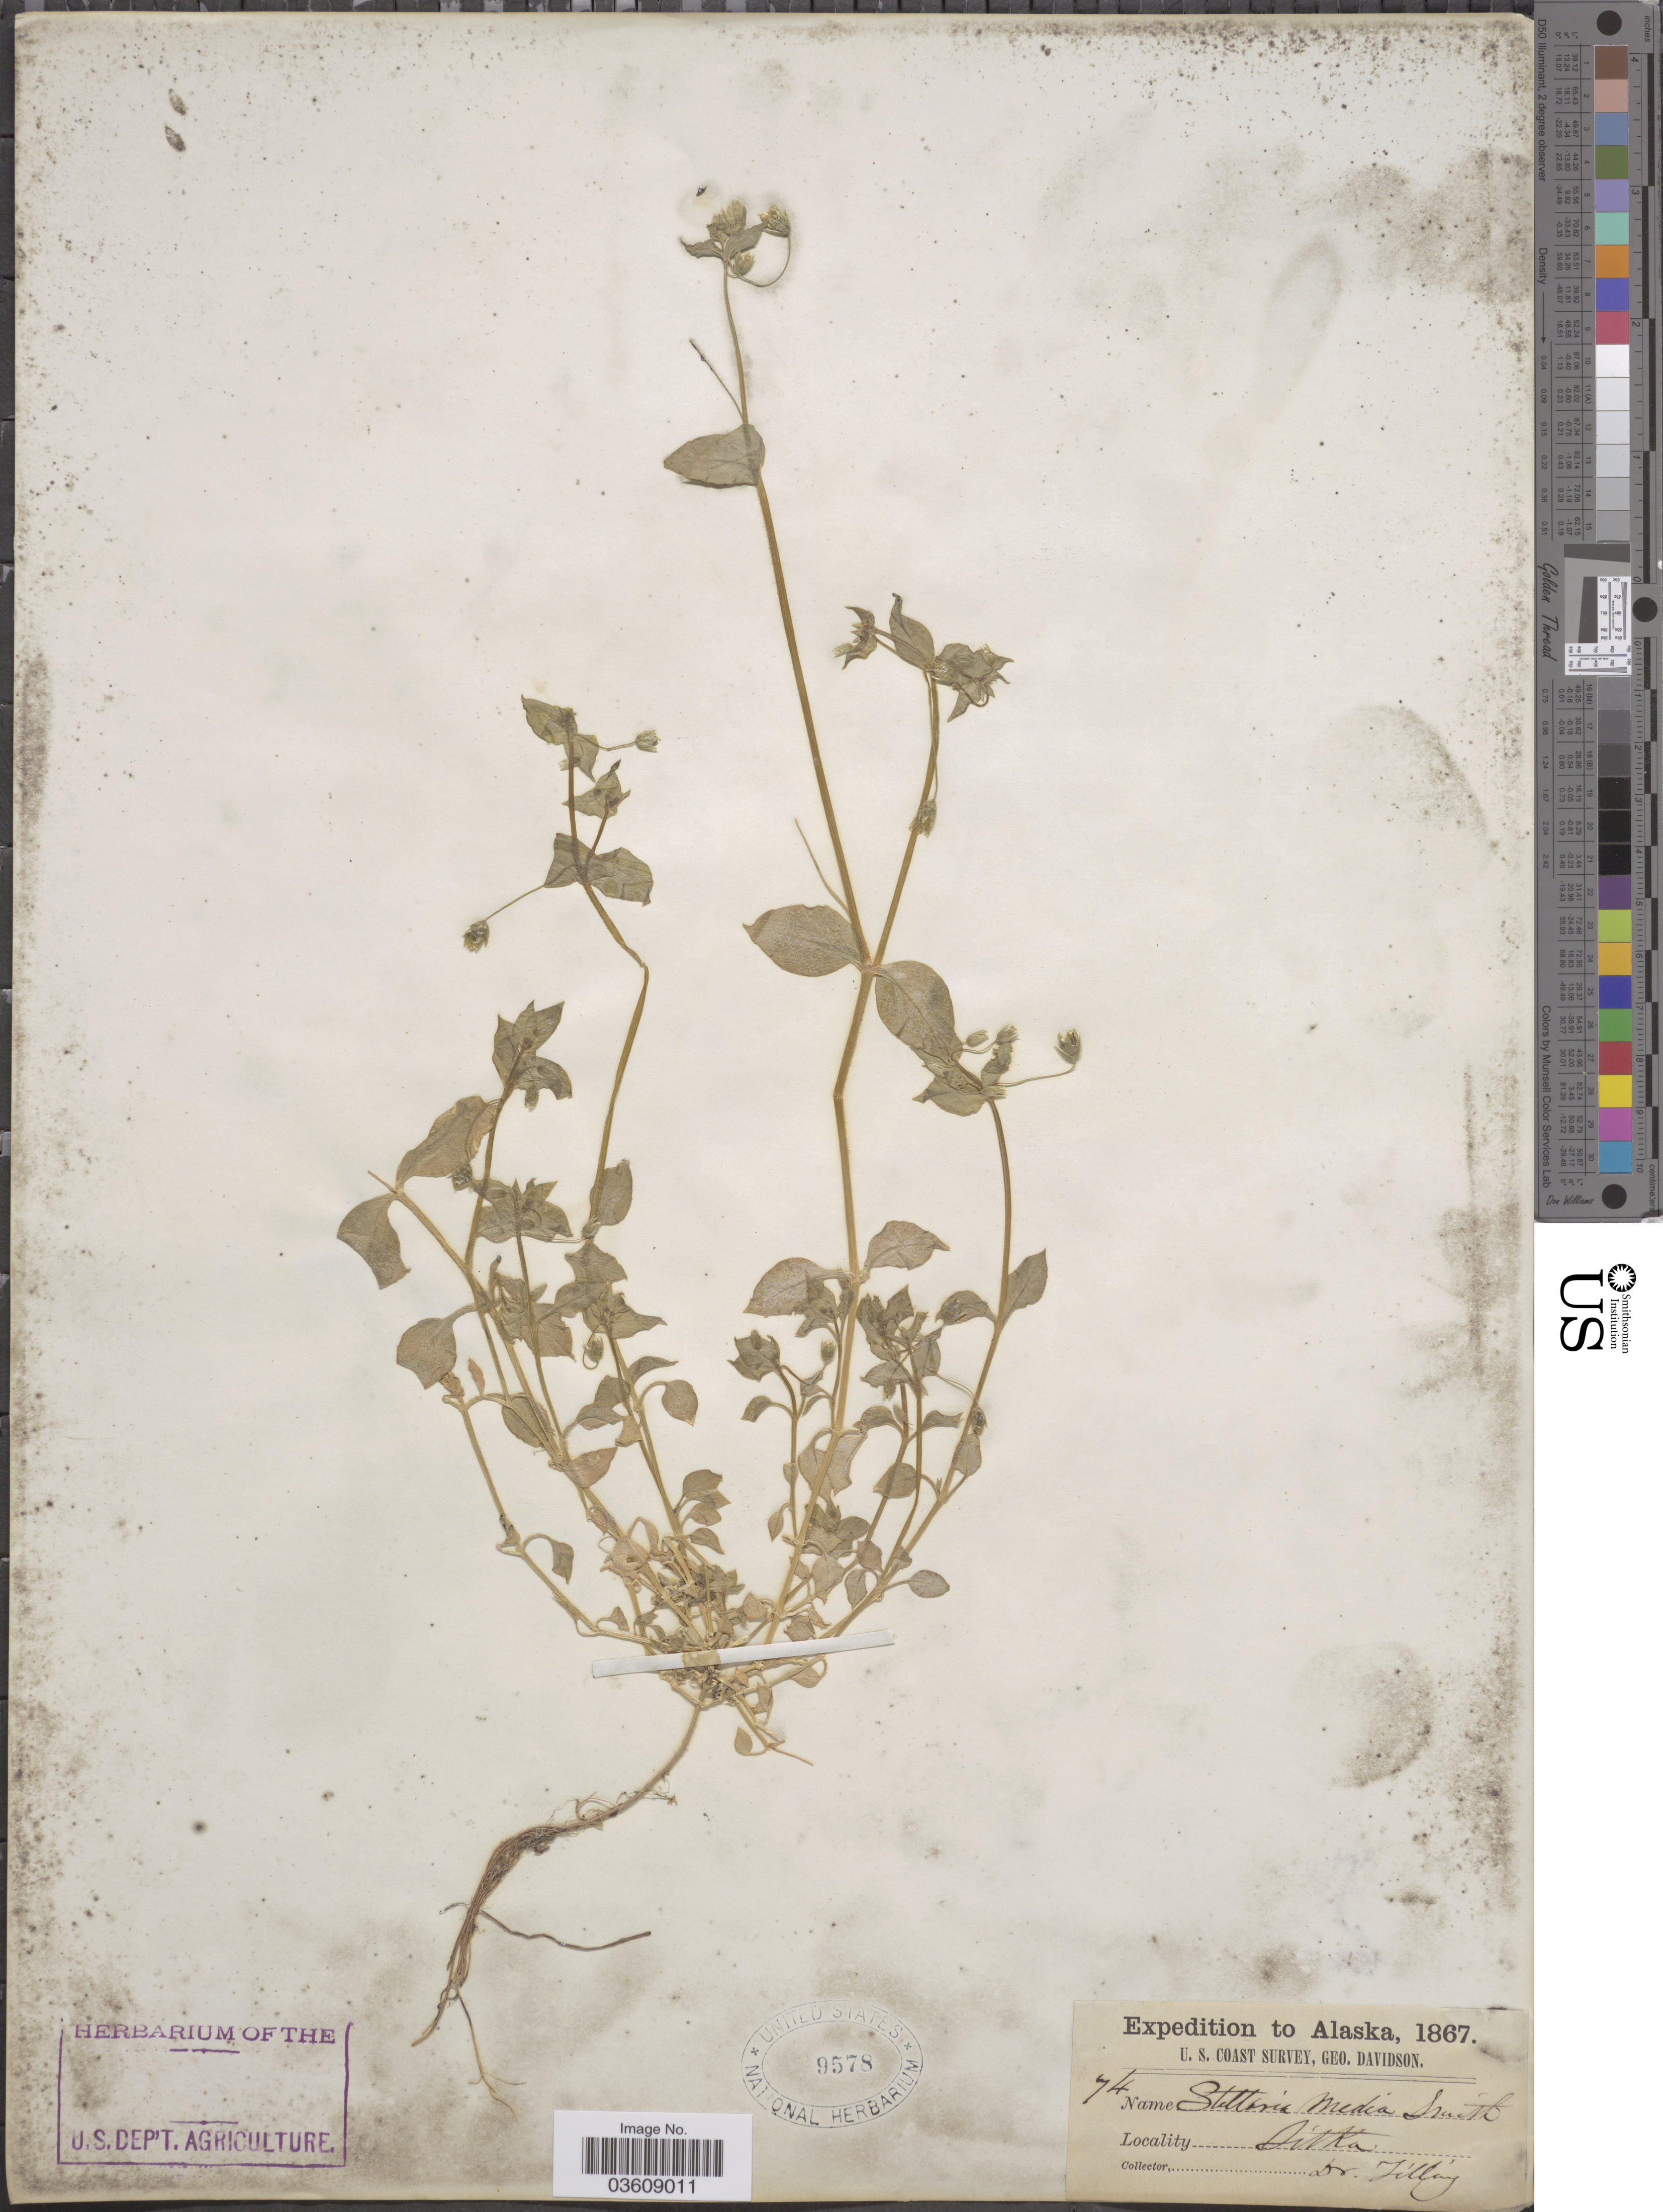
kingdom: Plantae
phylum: Tracheophyta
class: Magnoliopsida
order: Caryophyllales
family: Caryophyllaceae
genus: Stellaria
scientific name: Stellaria media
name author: (L.) Vill.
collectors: -. Kellog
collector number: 74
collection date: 1867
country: United States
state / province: Alaska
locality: Sitka.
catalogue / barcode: US 9578